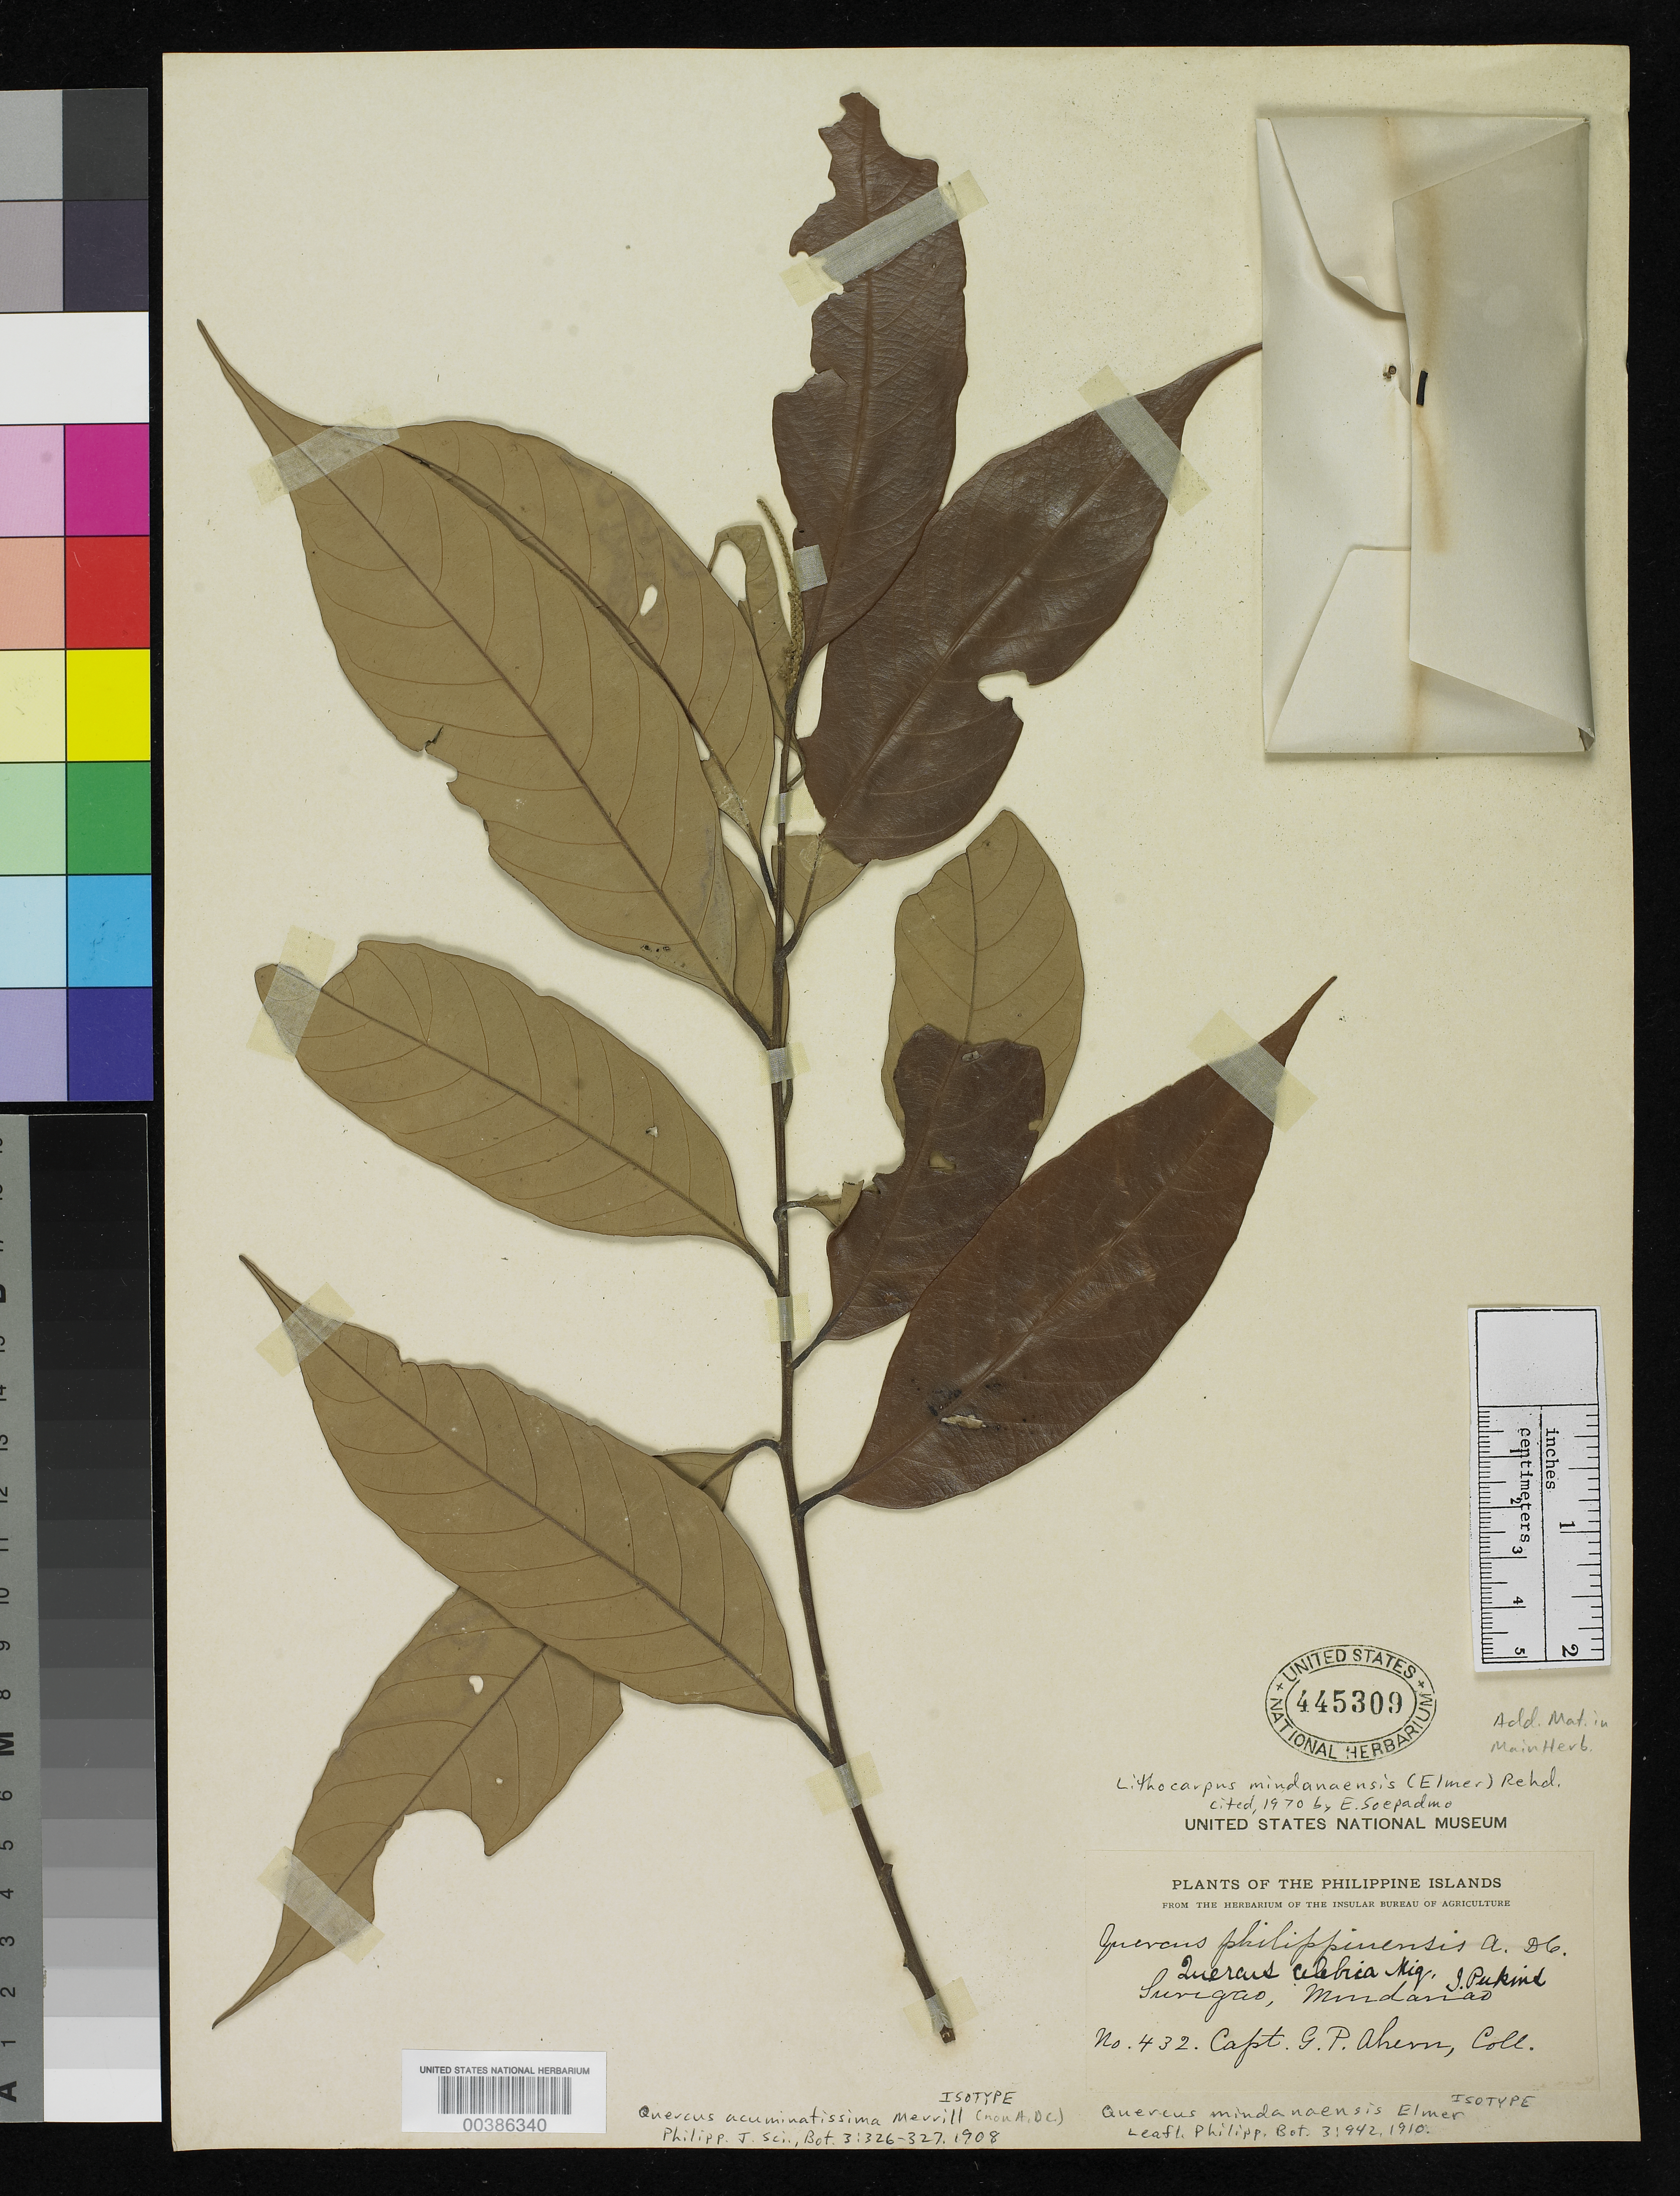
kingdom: Plantae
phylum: Tracheophyta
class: Magnoliopsida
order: Fagales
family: Fagaceae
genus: Quercus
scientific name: Quercus mindanaensis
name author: Elmer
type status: Isotype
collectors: G. Ahern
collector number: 432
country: Philippines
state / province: Caraga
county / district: Surigao del Norte / Surigao del Sur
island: Mindanao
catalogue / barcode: US 445309